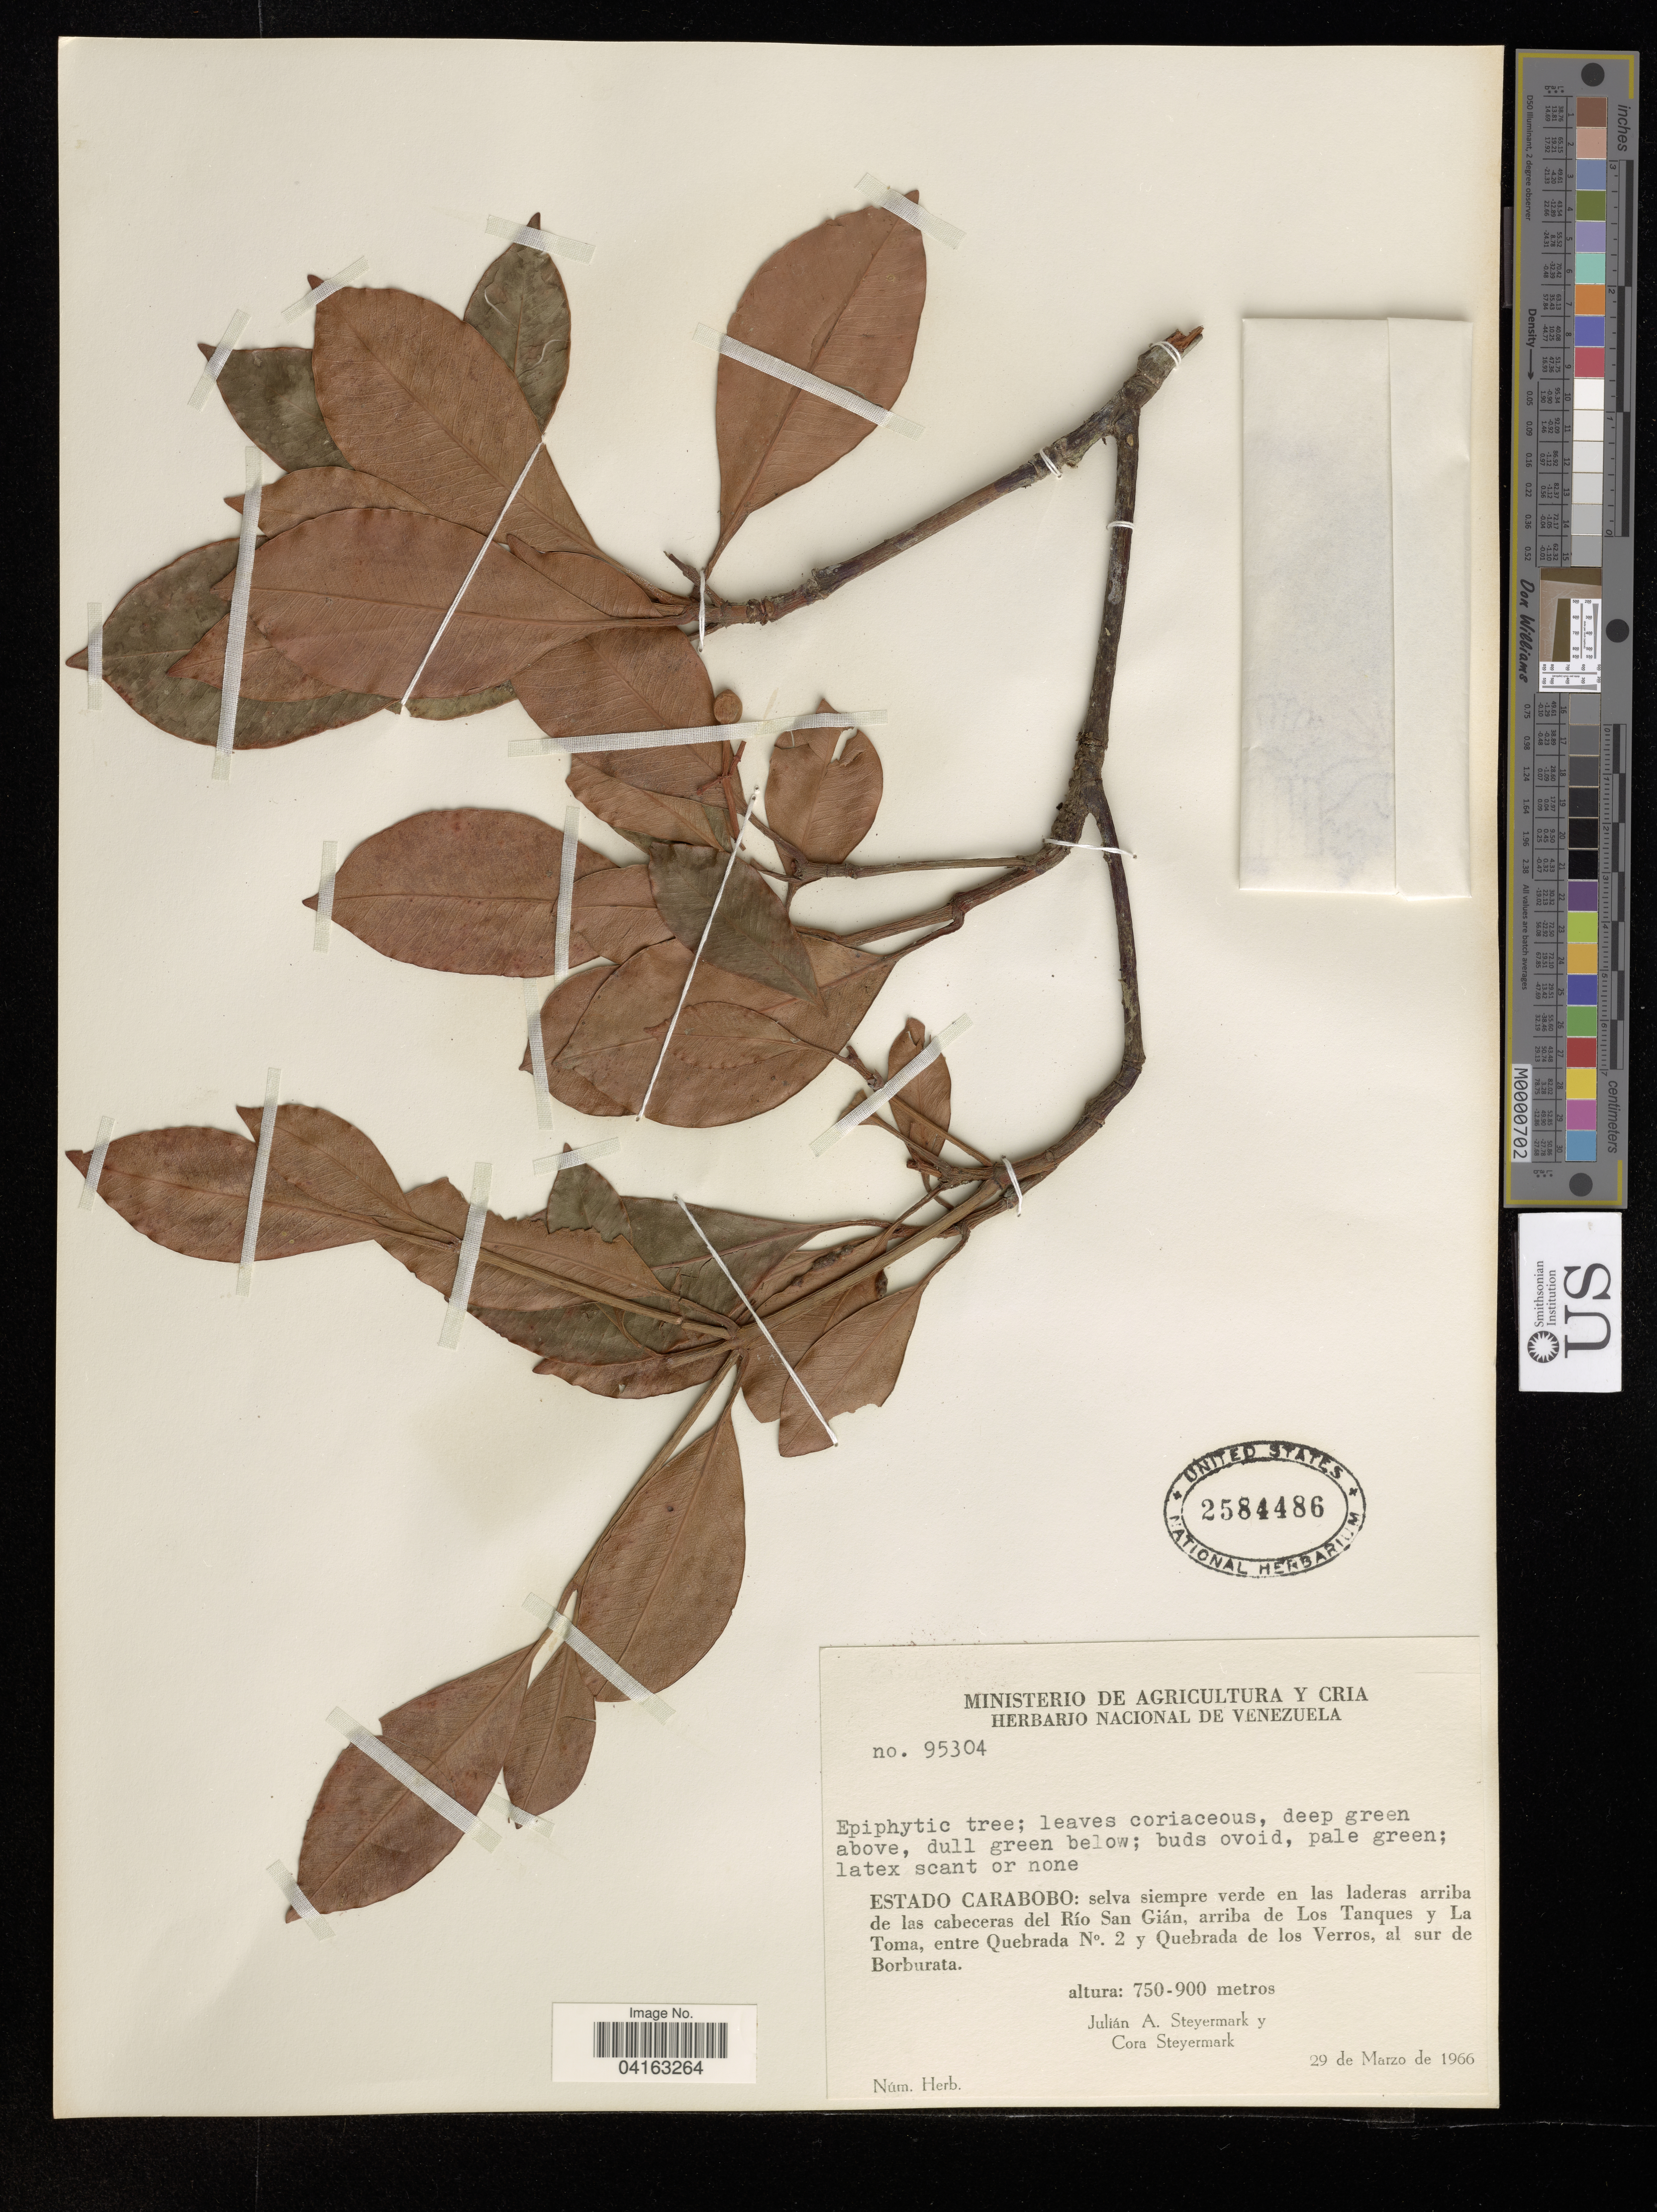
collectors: J. Steyermark & C. Steyermark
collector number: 95304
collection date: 1966-03-29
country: Venezuela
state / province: Carabobo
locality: Selva siempre verde en las laderas arriba de las cabeceras del Río San Gián, arriba de Los Tanques y La Toma, entre Quebrada N°. 2 y Quebrada de los Verros, al sur de Borburata.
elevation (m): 750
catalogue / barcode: US 2584486